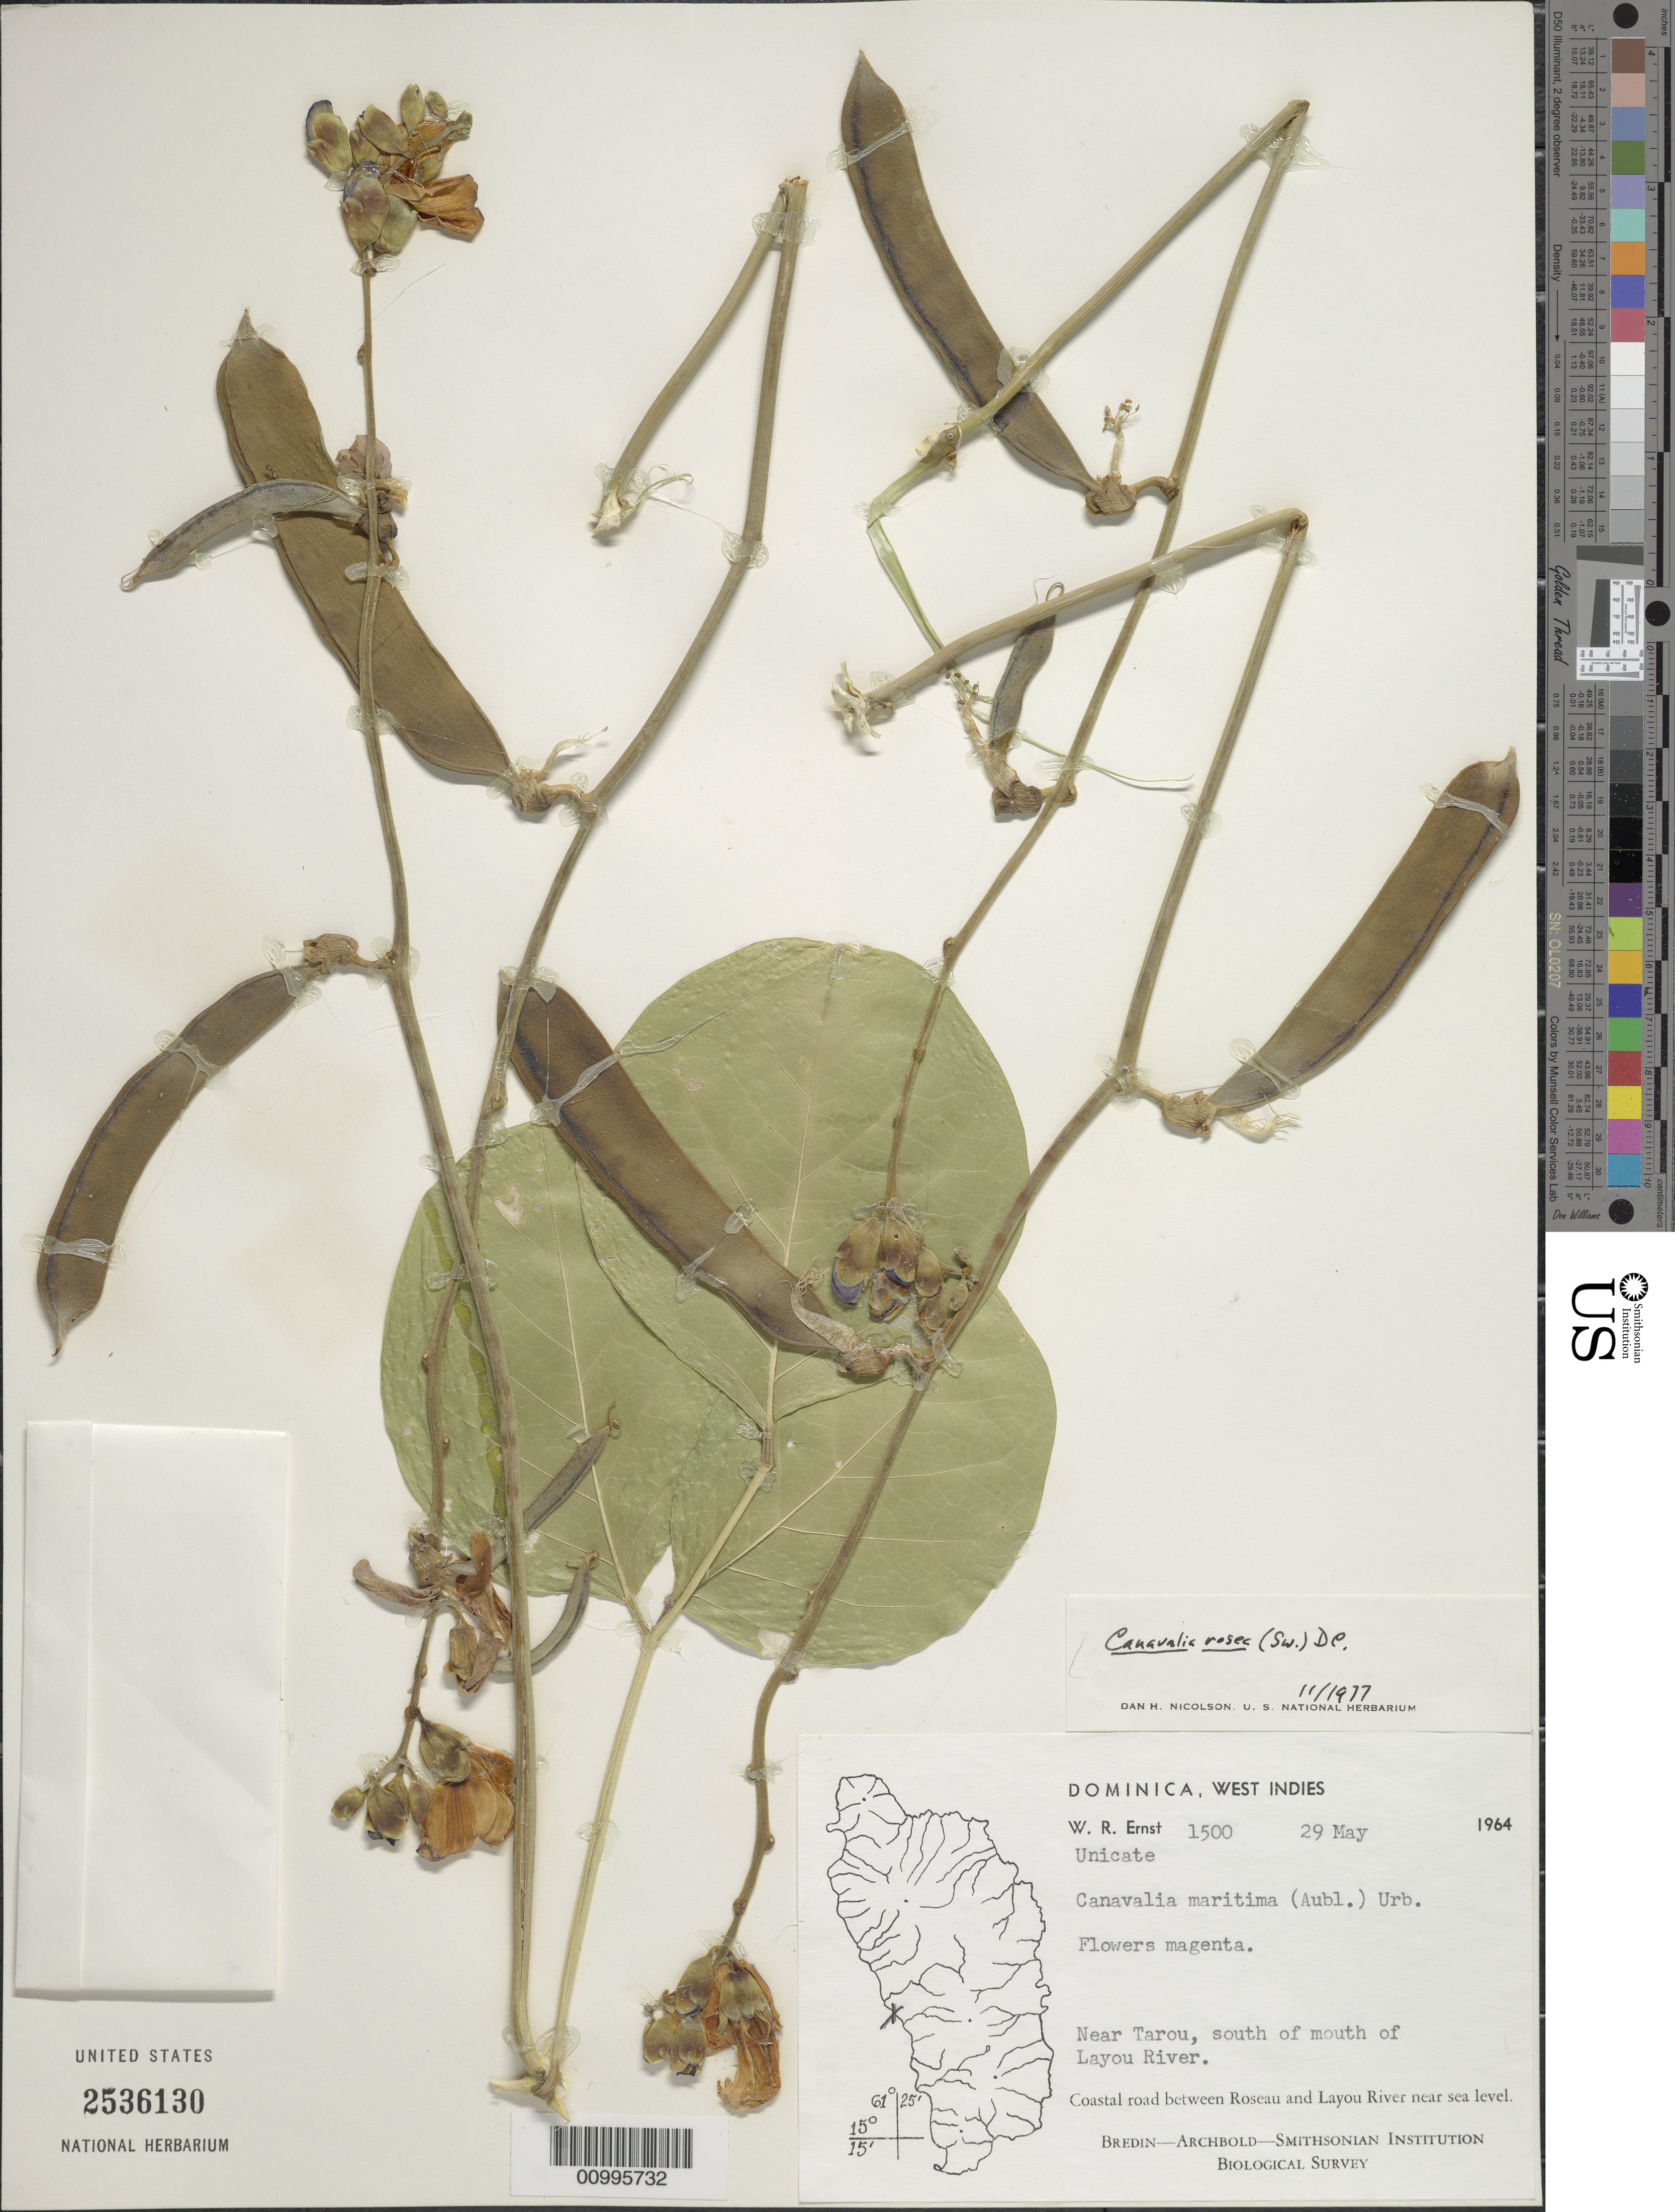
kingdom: Plantae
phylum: Tracheophyta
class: Magnoliopsida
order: Fabales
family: Fabaceae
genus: Canavalia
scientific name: Canavalia rosea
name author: (Sw.) DC.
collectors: W. R. Ernst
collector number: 1500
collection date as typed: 29 May 1964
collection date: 1964-05-29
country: Dominica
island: Dominica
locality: Near Tarou, south of mouth of Layou River. Coastal road between Roseau and Layou River near sea level.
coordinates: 0 N, 0 E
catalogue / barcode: US 2536130